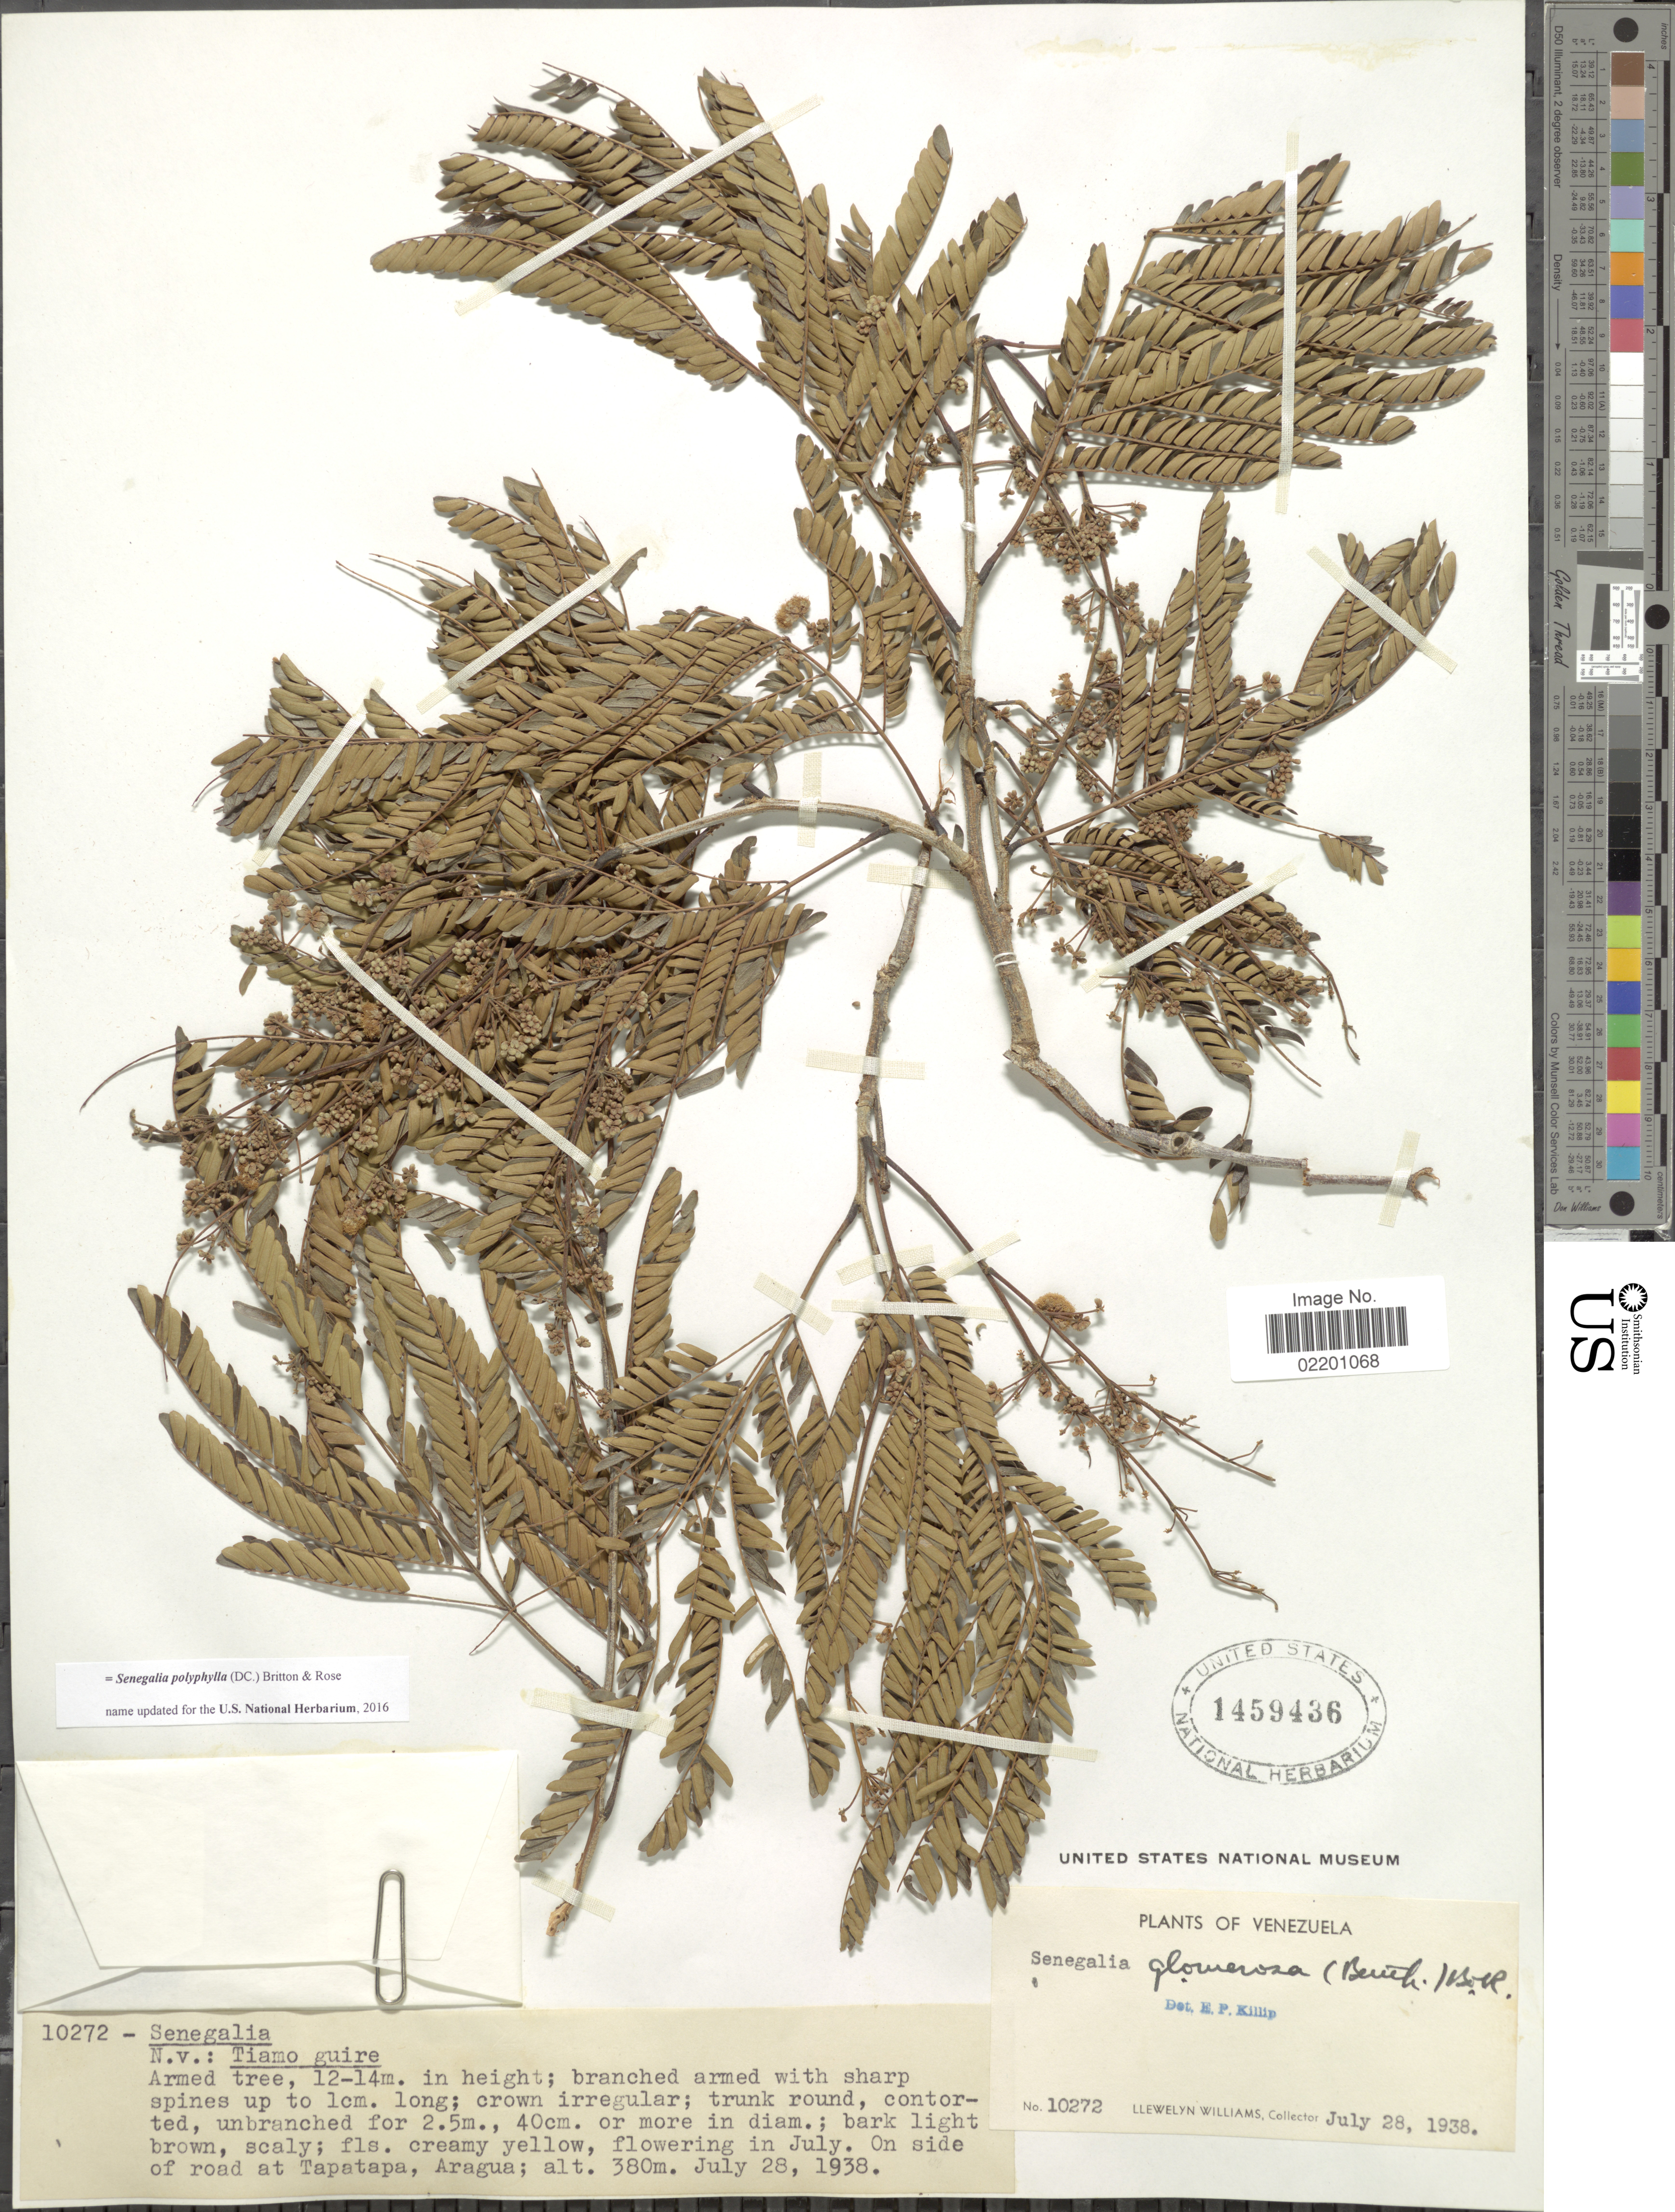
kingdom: Plantae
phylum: Tracheophyta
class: Magnoliopsida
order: Fabales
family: Fabaceae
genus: Senegalia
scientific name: Senegalia polyphylla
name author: (DC.) Britton & Rose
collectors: Ll. Williams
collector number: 10272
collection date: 1938-07-28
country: Venezuela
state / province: Aragua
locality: On side of road at Tapatapa, Aragua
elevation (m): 380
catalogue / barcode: US 1459436